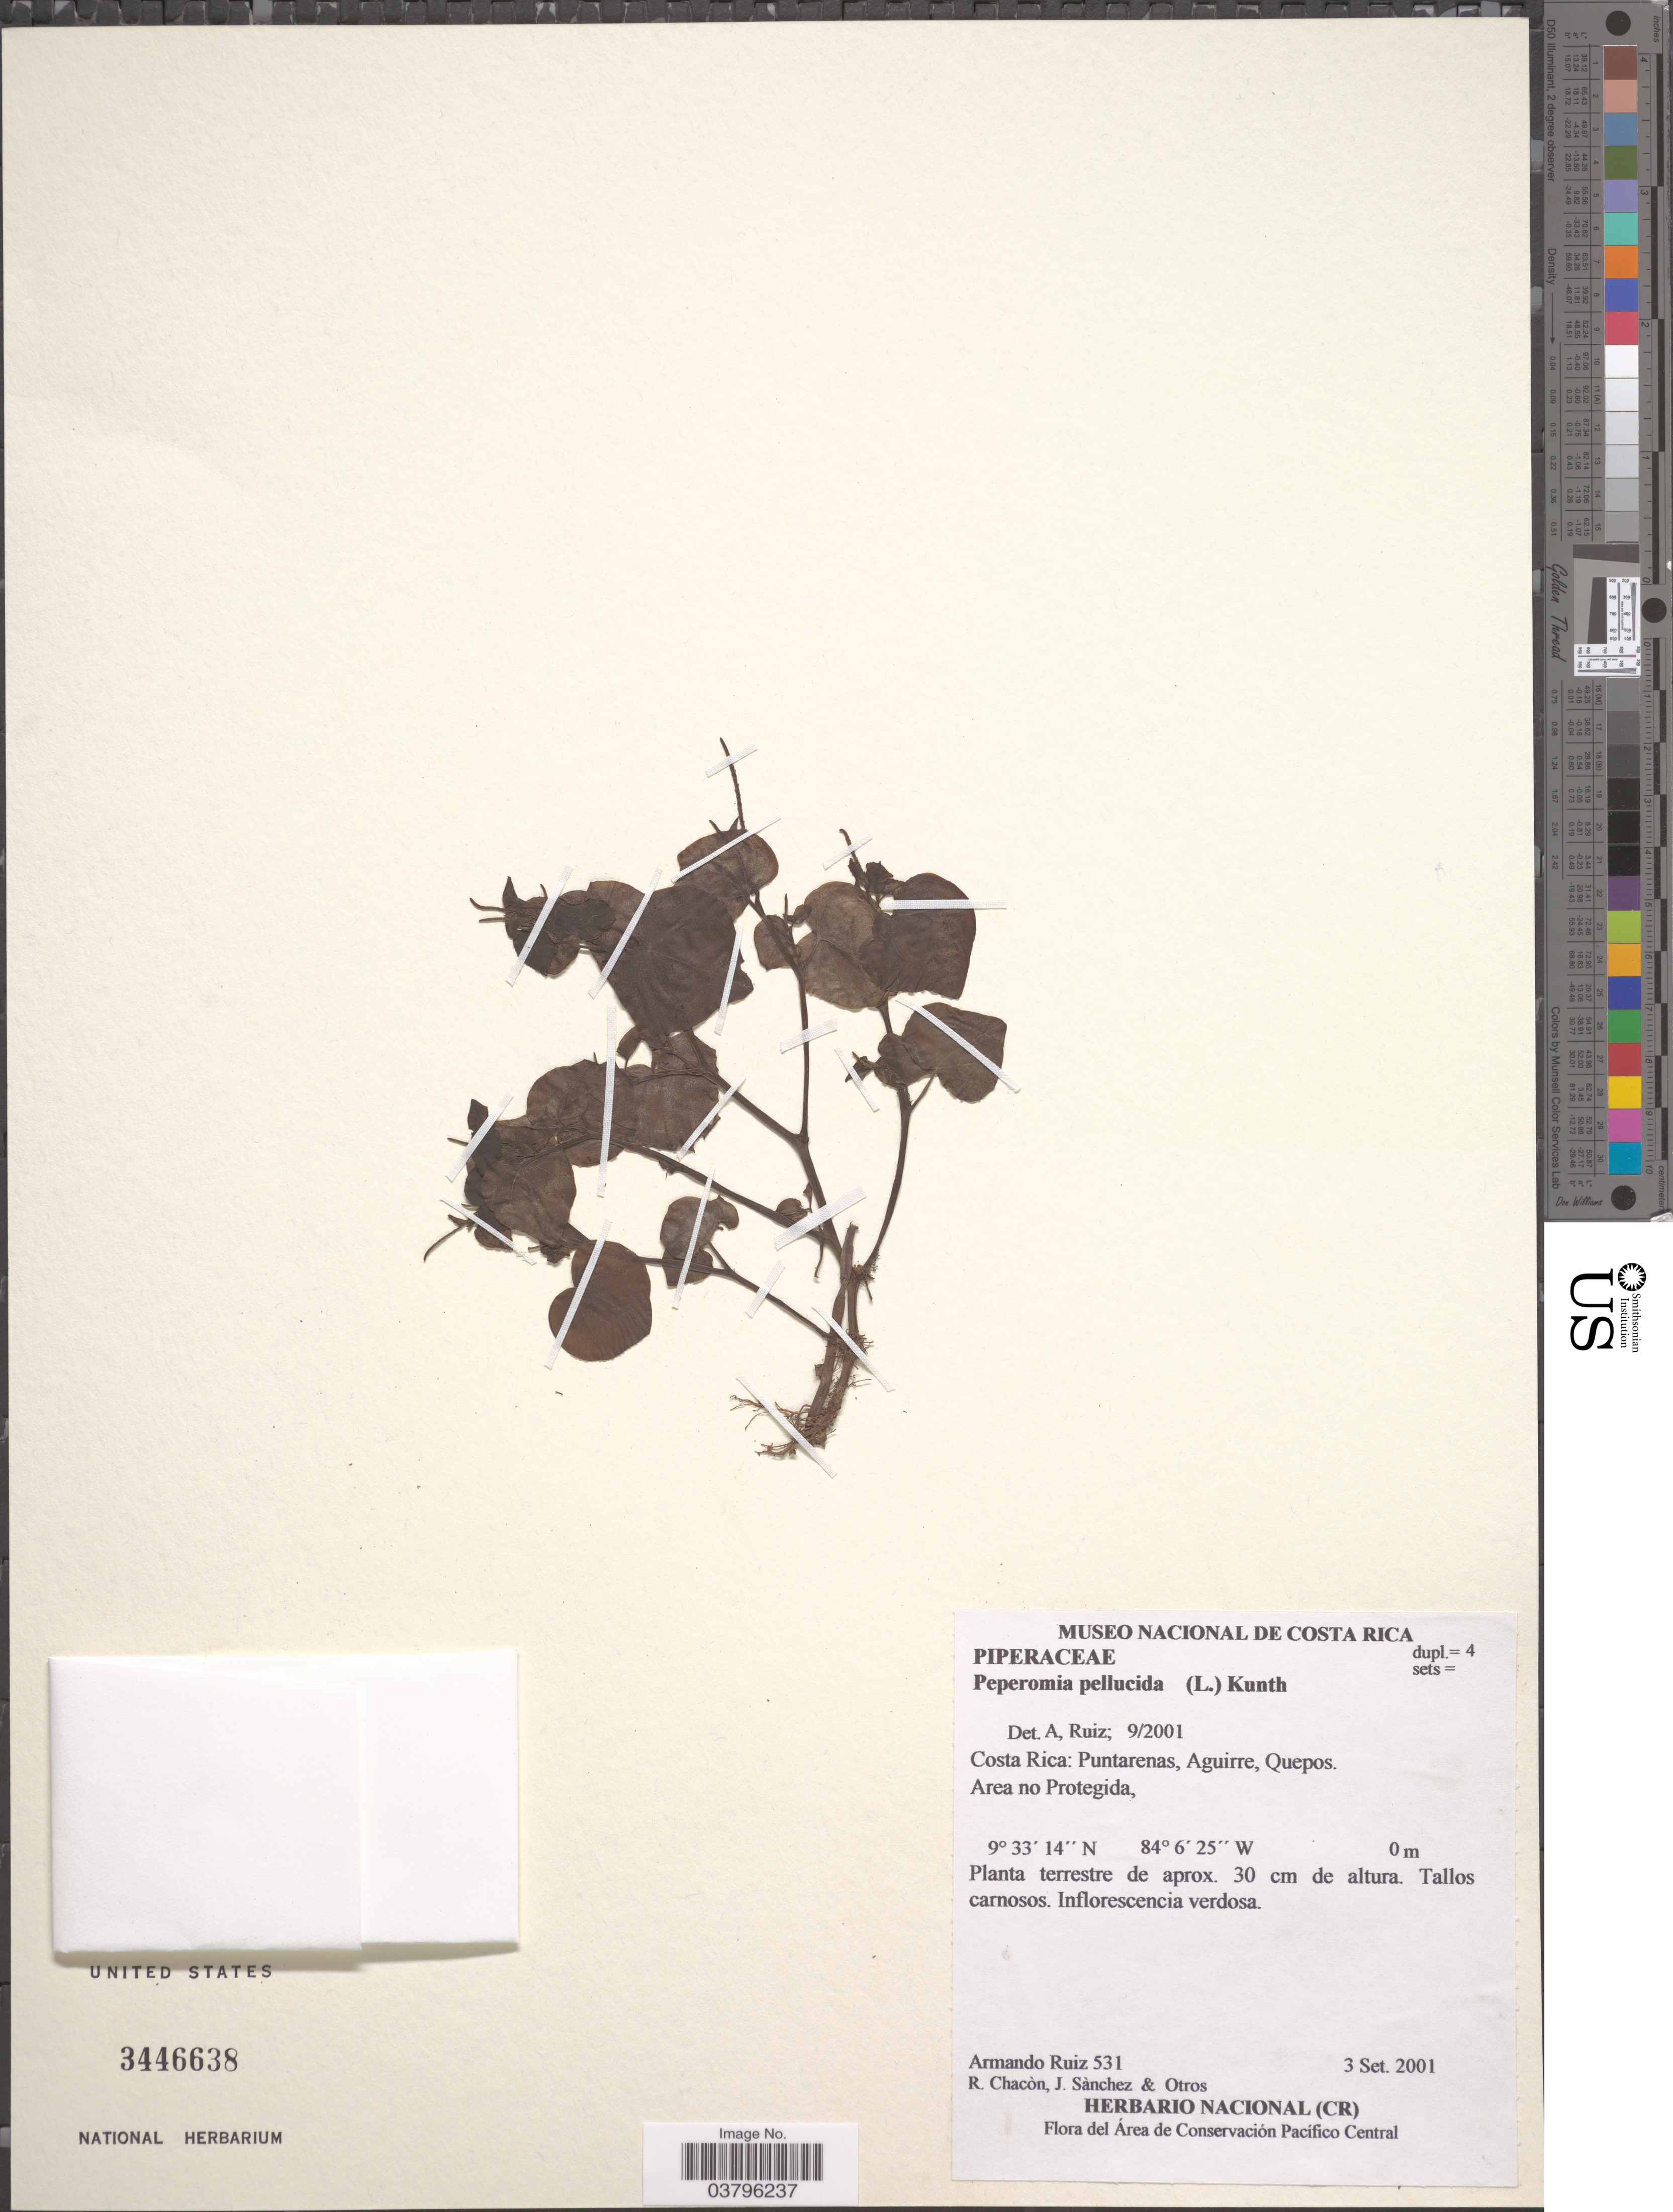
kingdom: Plantae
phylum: Tracheophyta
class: Magnoliopsida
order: Piperales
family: Piperaceae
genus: Peperomia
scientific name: Peperomia pellucida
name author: (L.) Kunth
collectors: A. Ruiz, R. Chacón, J. Sánchez & -. Otros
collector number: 531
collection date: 2001-09-03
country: Costa Rica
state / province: Puntarenas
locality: Aguirre, Quepos. Area no Protegida.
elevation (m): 0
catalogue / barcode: US 3446638